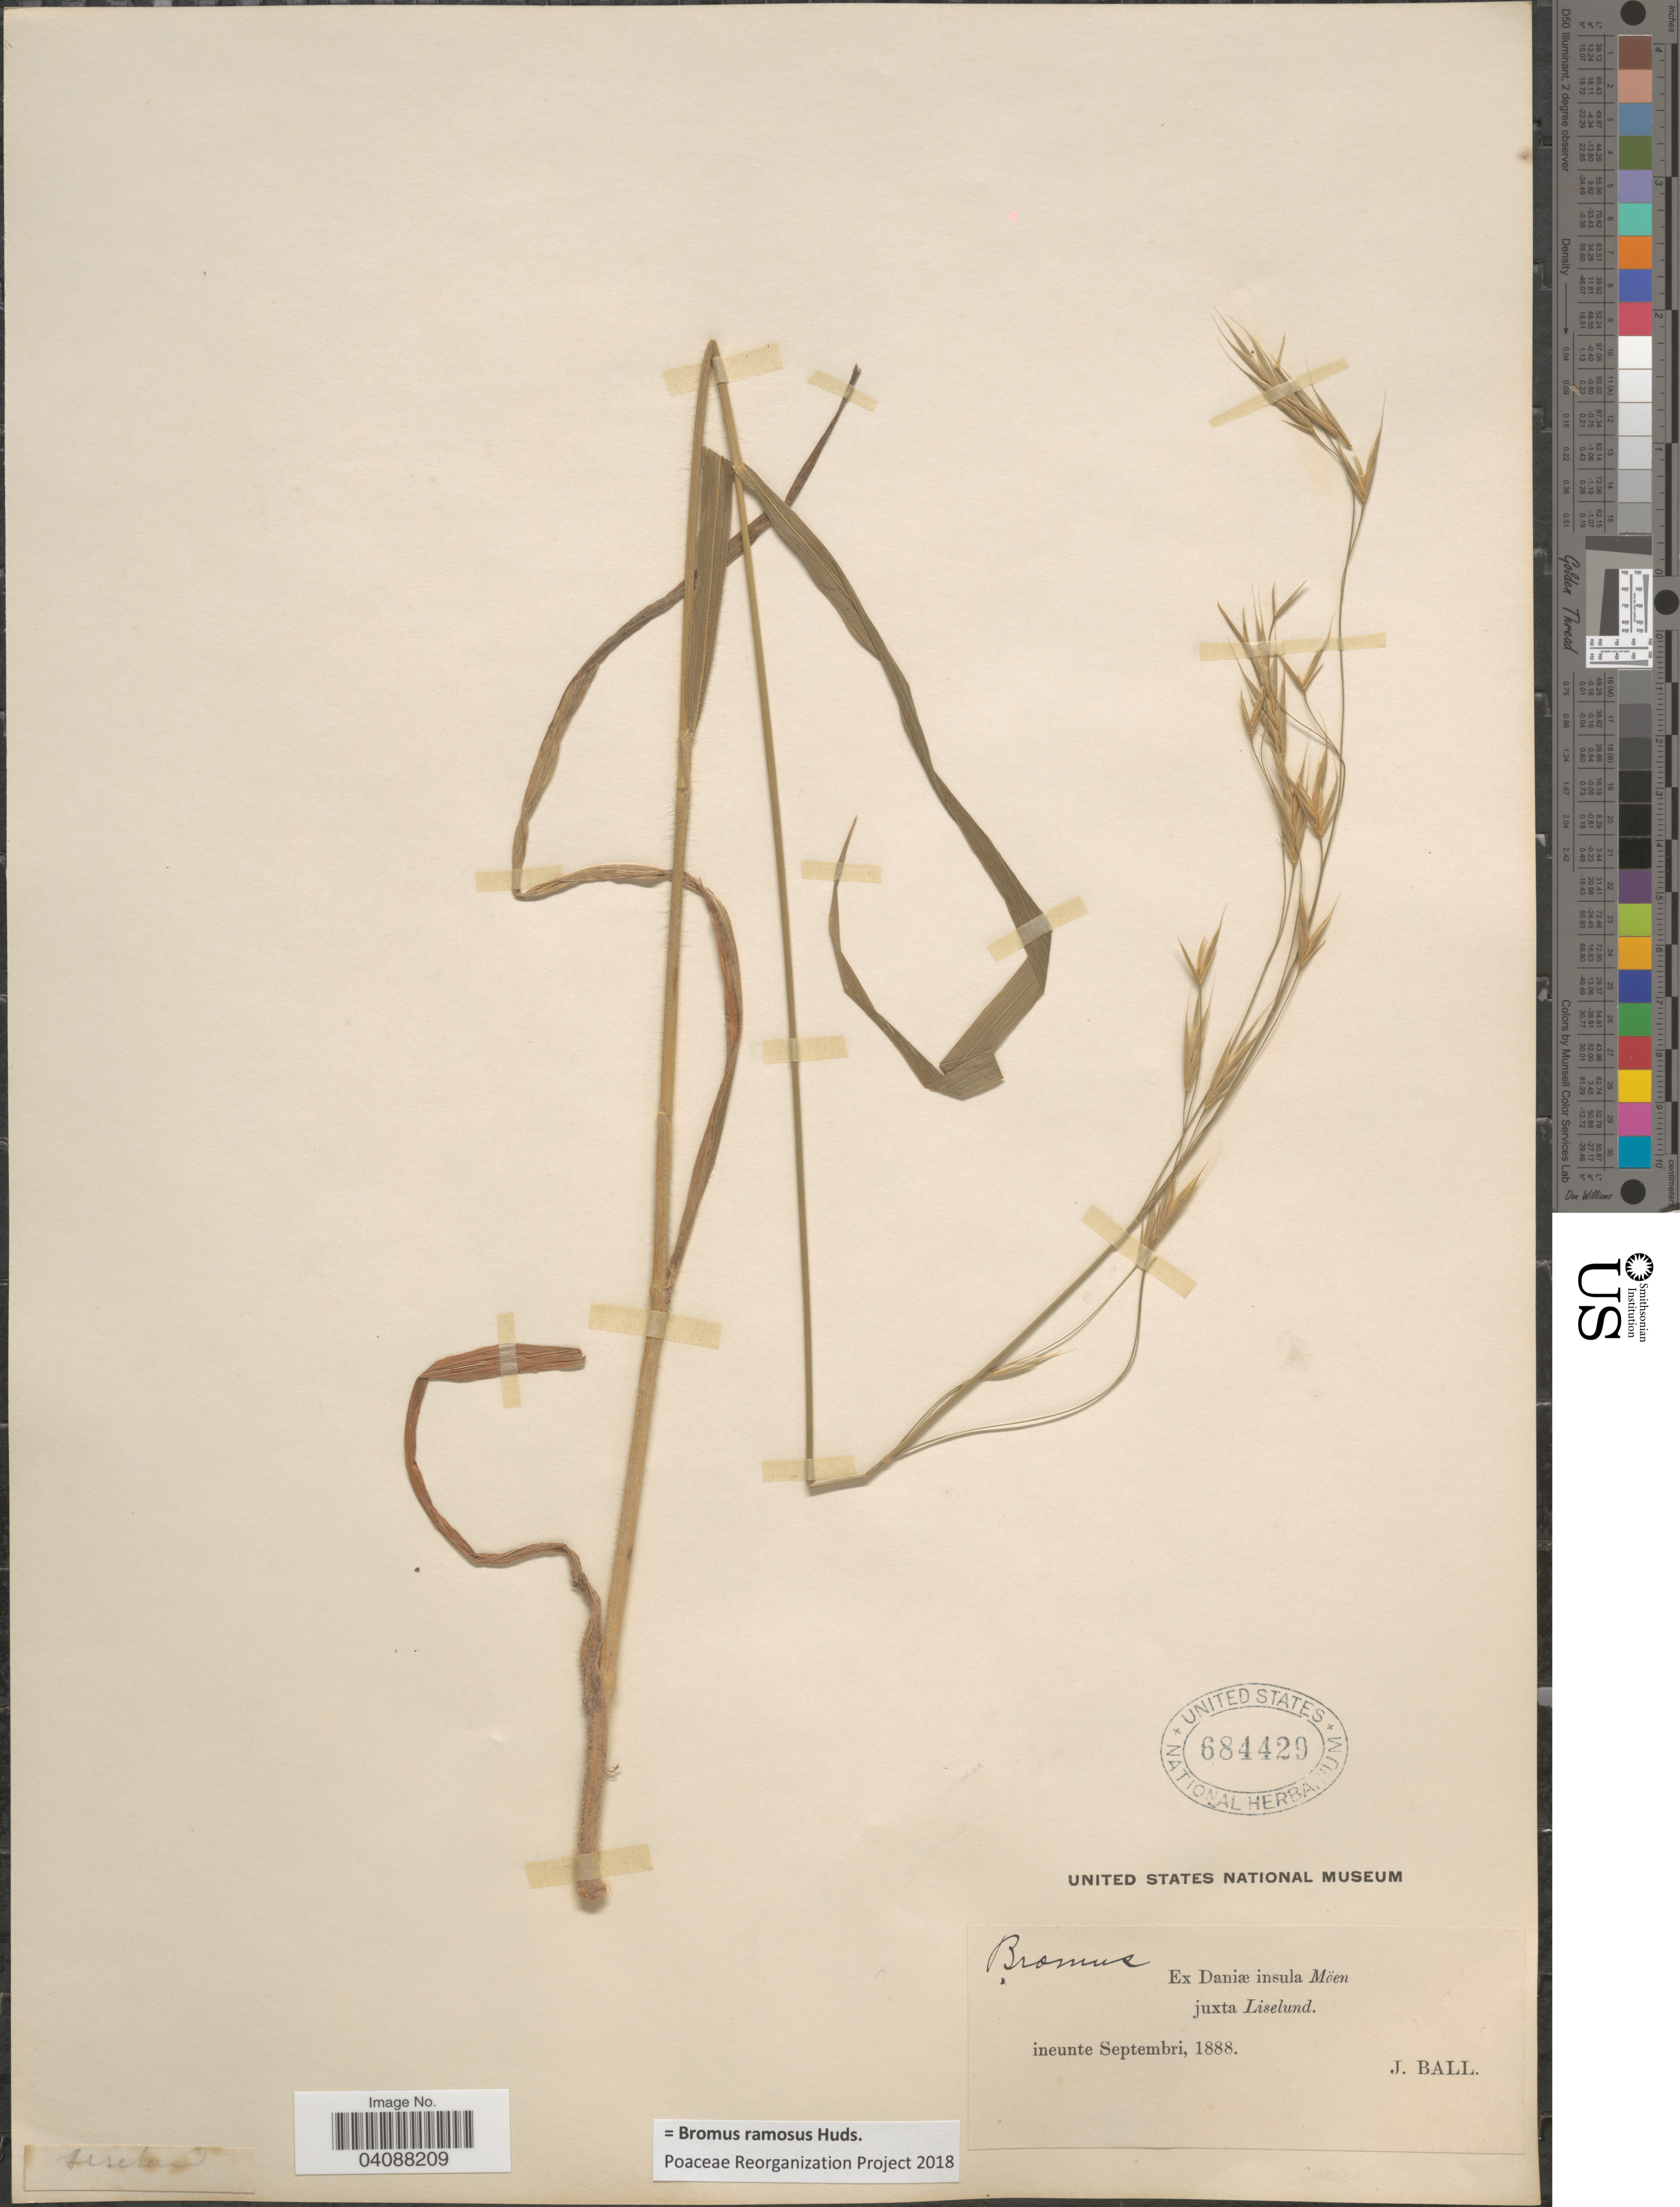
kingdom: Plantae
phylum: Tracheophyta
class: Liliopsida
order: Poales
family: Poaceae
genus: Bromus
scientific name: Bromus ramosus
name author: Huds.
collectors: J. Ball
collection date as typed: ineunte Septembri, 1888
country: Denmark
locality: Ex Daniæ insula Möen juxta Liselund.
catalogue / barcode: US 684429